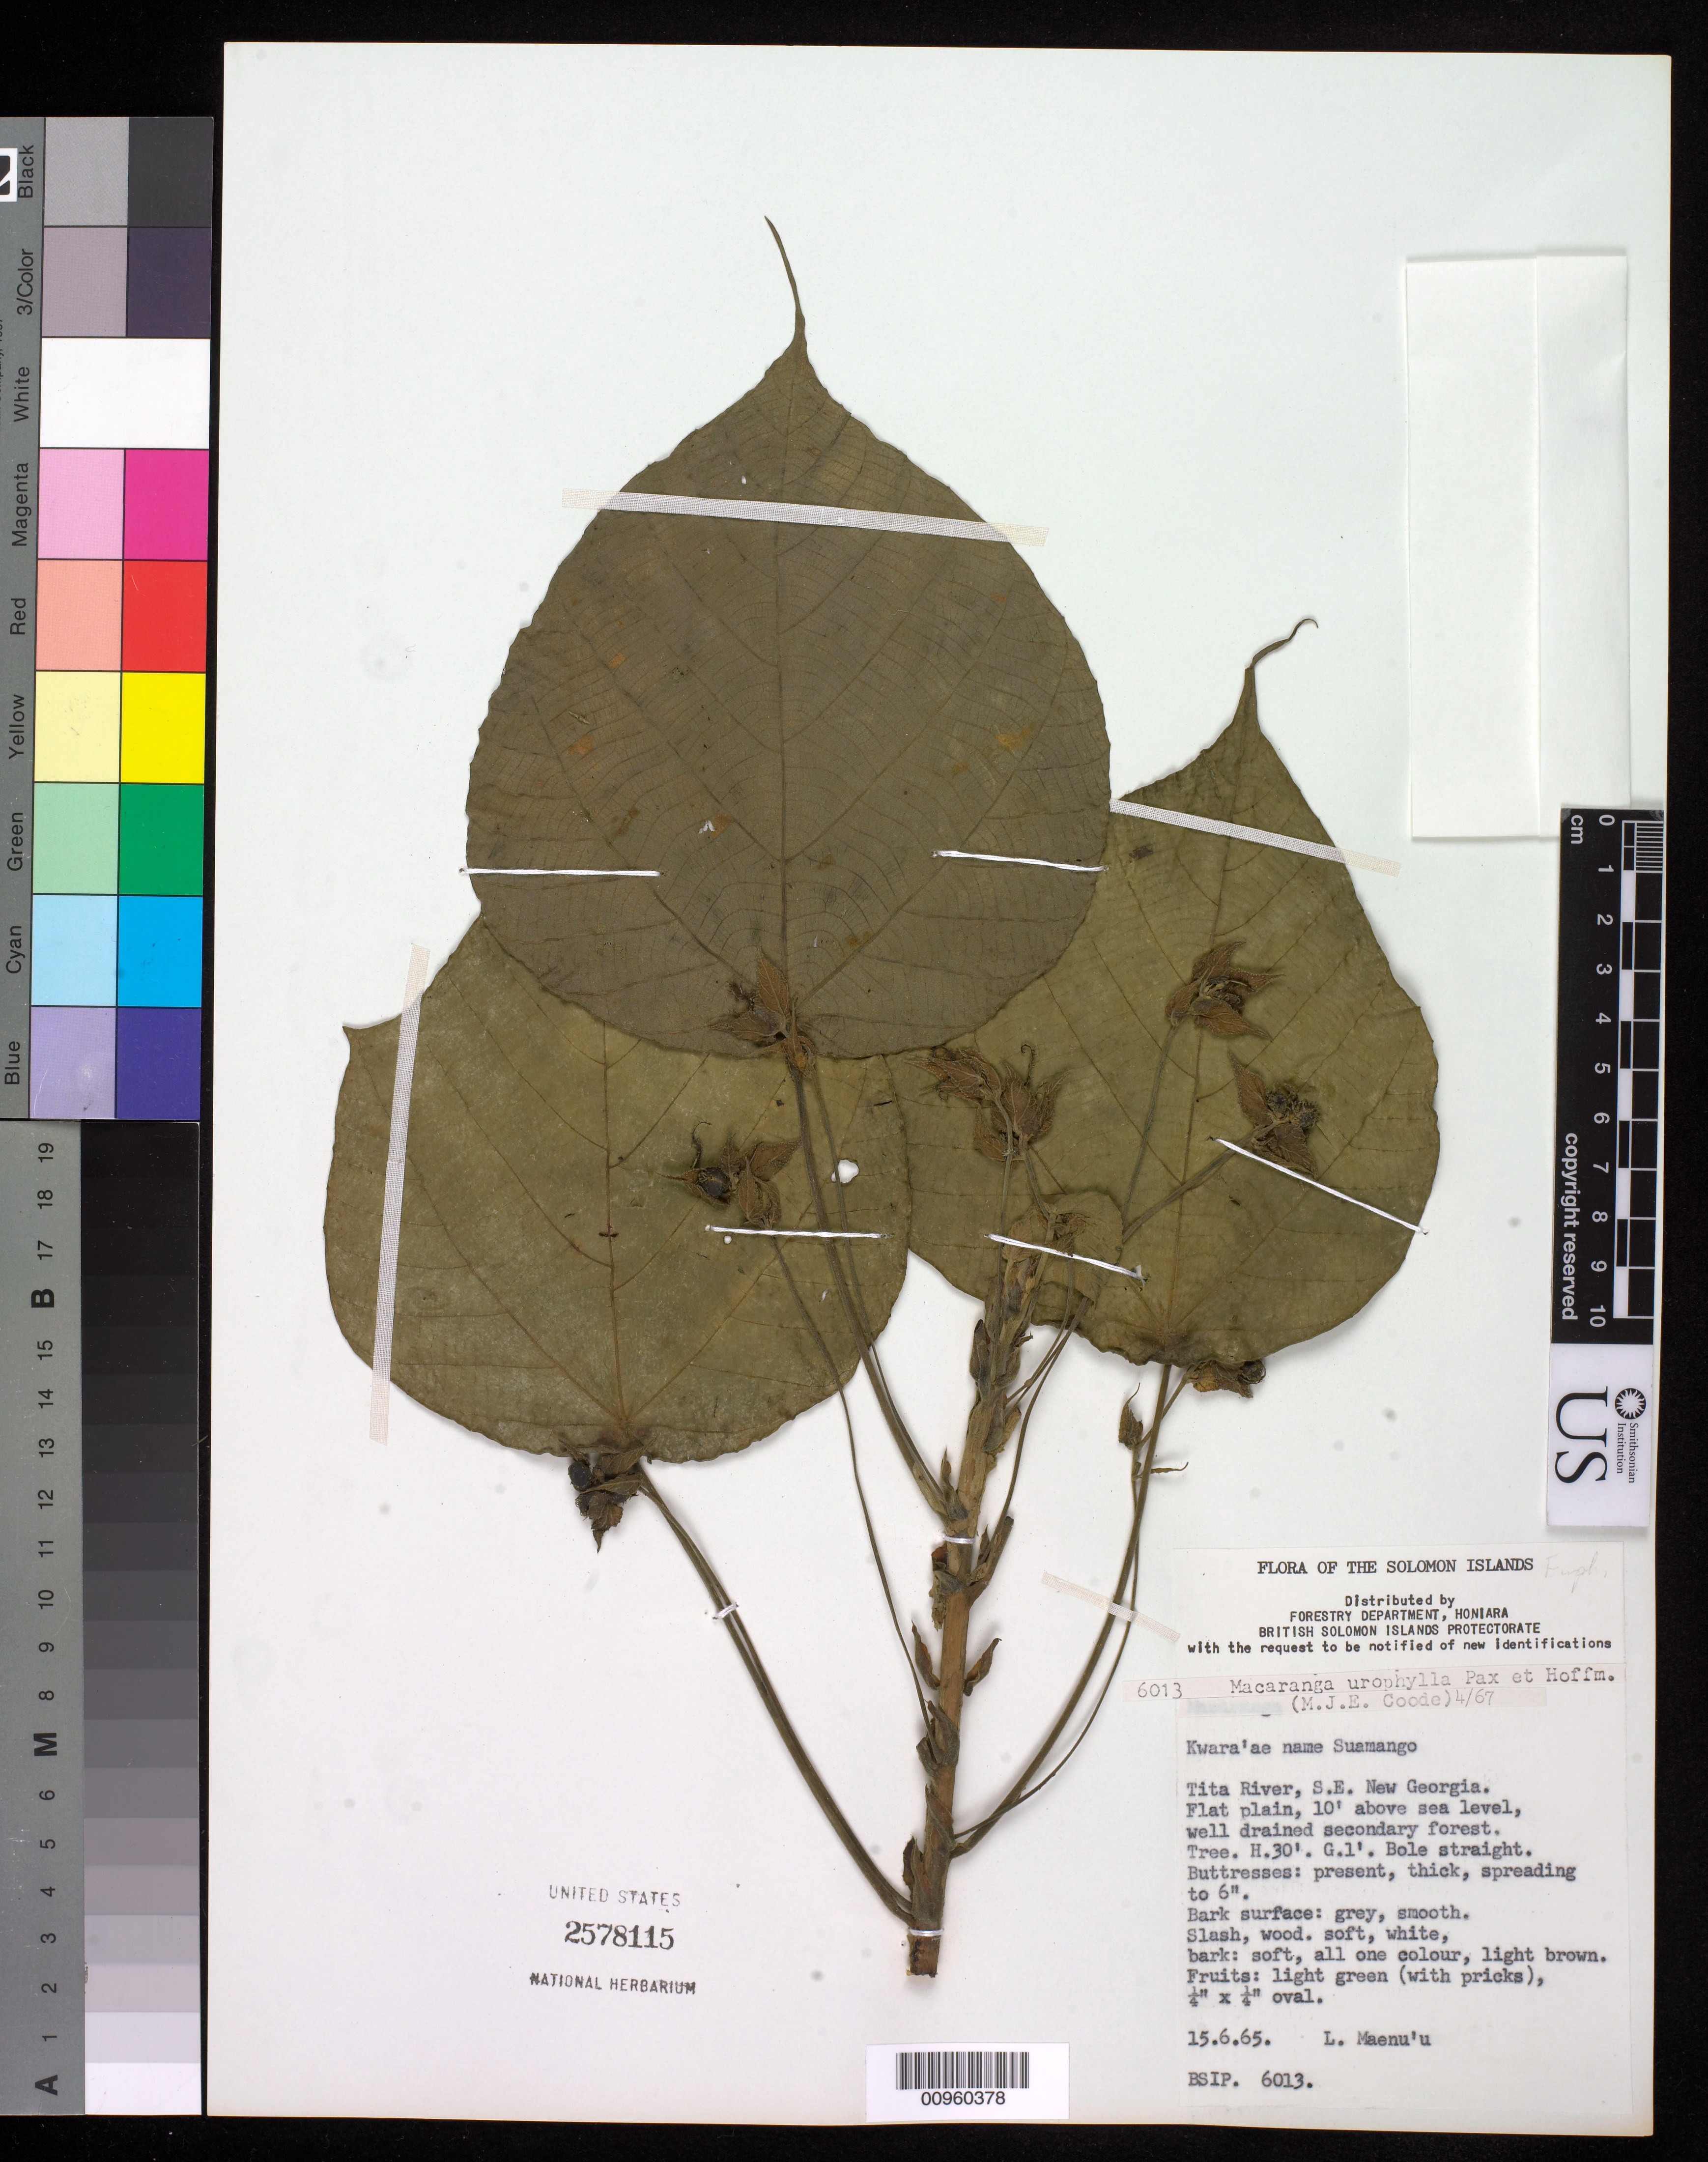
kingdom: Plantae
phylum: Tracheophyta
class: Magnoliopsida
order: Malpighiales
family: Euphorbiaceae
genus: Macaranga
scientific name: Macaranga urophylla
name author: Pax & K. Hoffm.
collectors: L. Maenu'u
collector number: BSIP 6013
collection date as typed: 15 Jun 1965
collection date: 1965-06-15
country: Solomon Islands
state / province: Western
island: New Georgia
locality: Solomon, Tita River, SE New Georgia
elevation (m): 3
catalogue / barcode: US 2578115